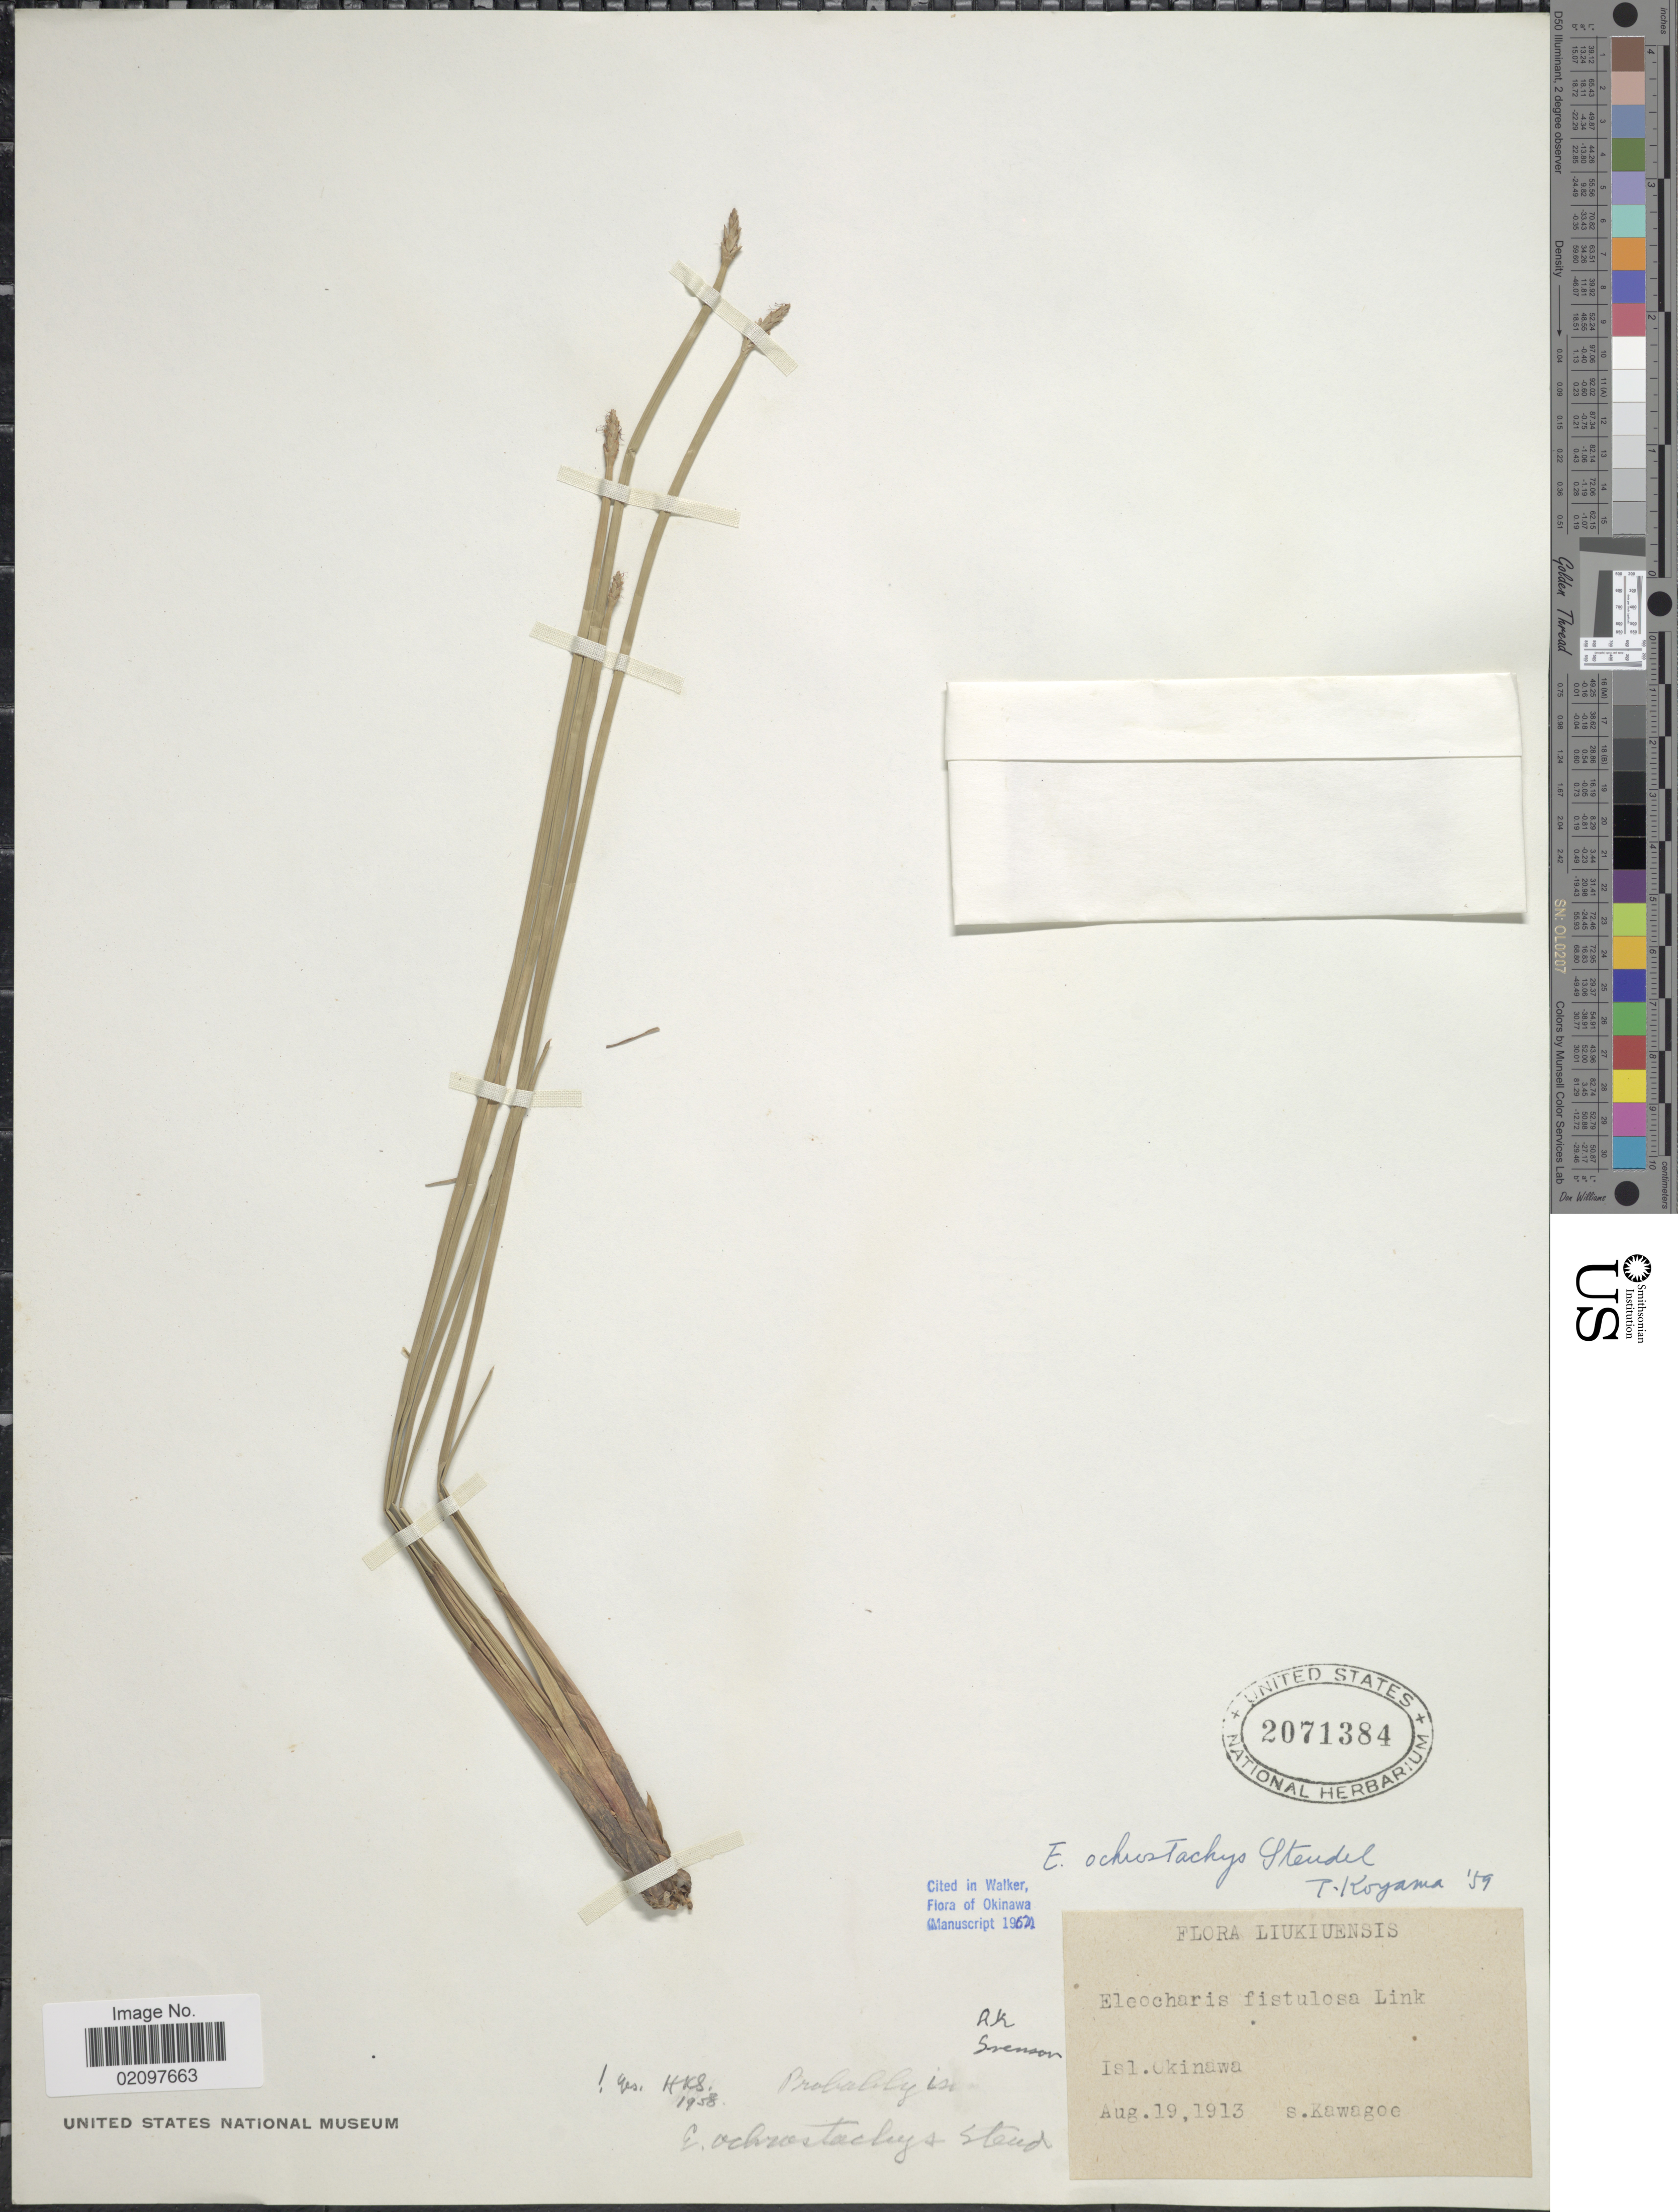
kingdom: Plantae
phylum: Tracheophyta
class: Liliopsida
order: Poales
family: Cyperaceae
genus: Eleocharis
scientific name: Eleocharis ochrostachys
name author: Steud.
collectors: S. Kawagoe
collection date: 1913-08-19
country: Japan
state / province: Okinawa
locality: Liukiuensis, Isl. Okinawa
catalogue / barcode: US 2071384